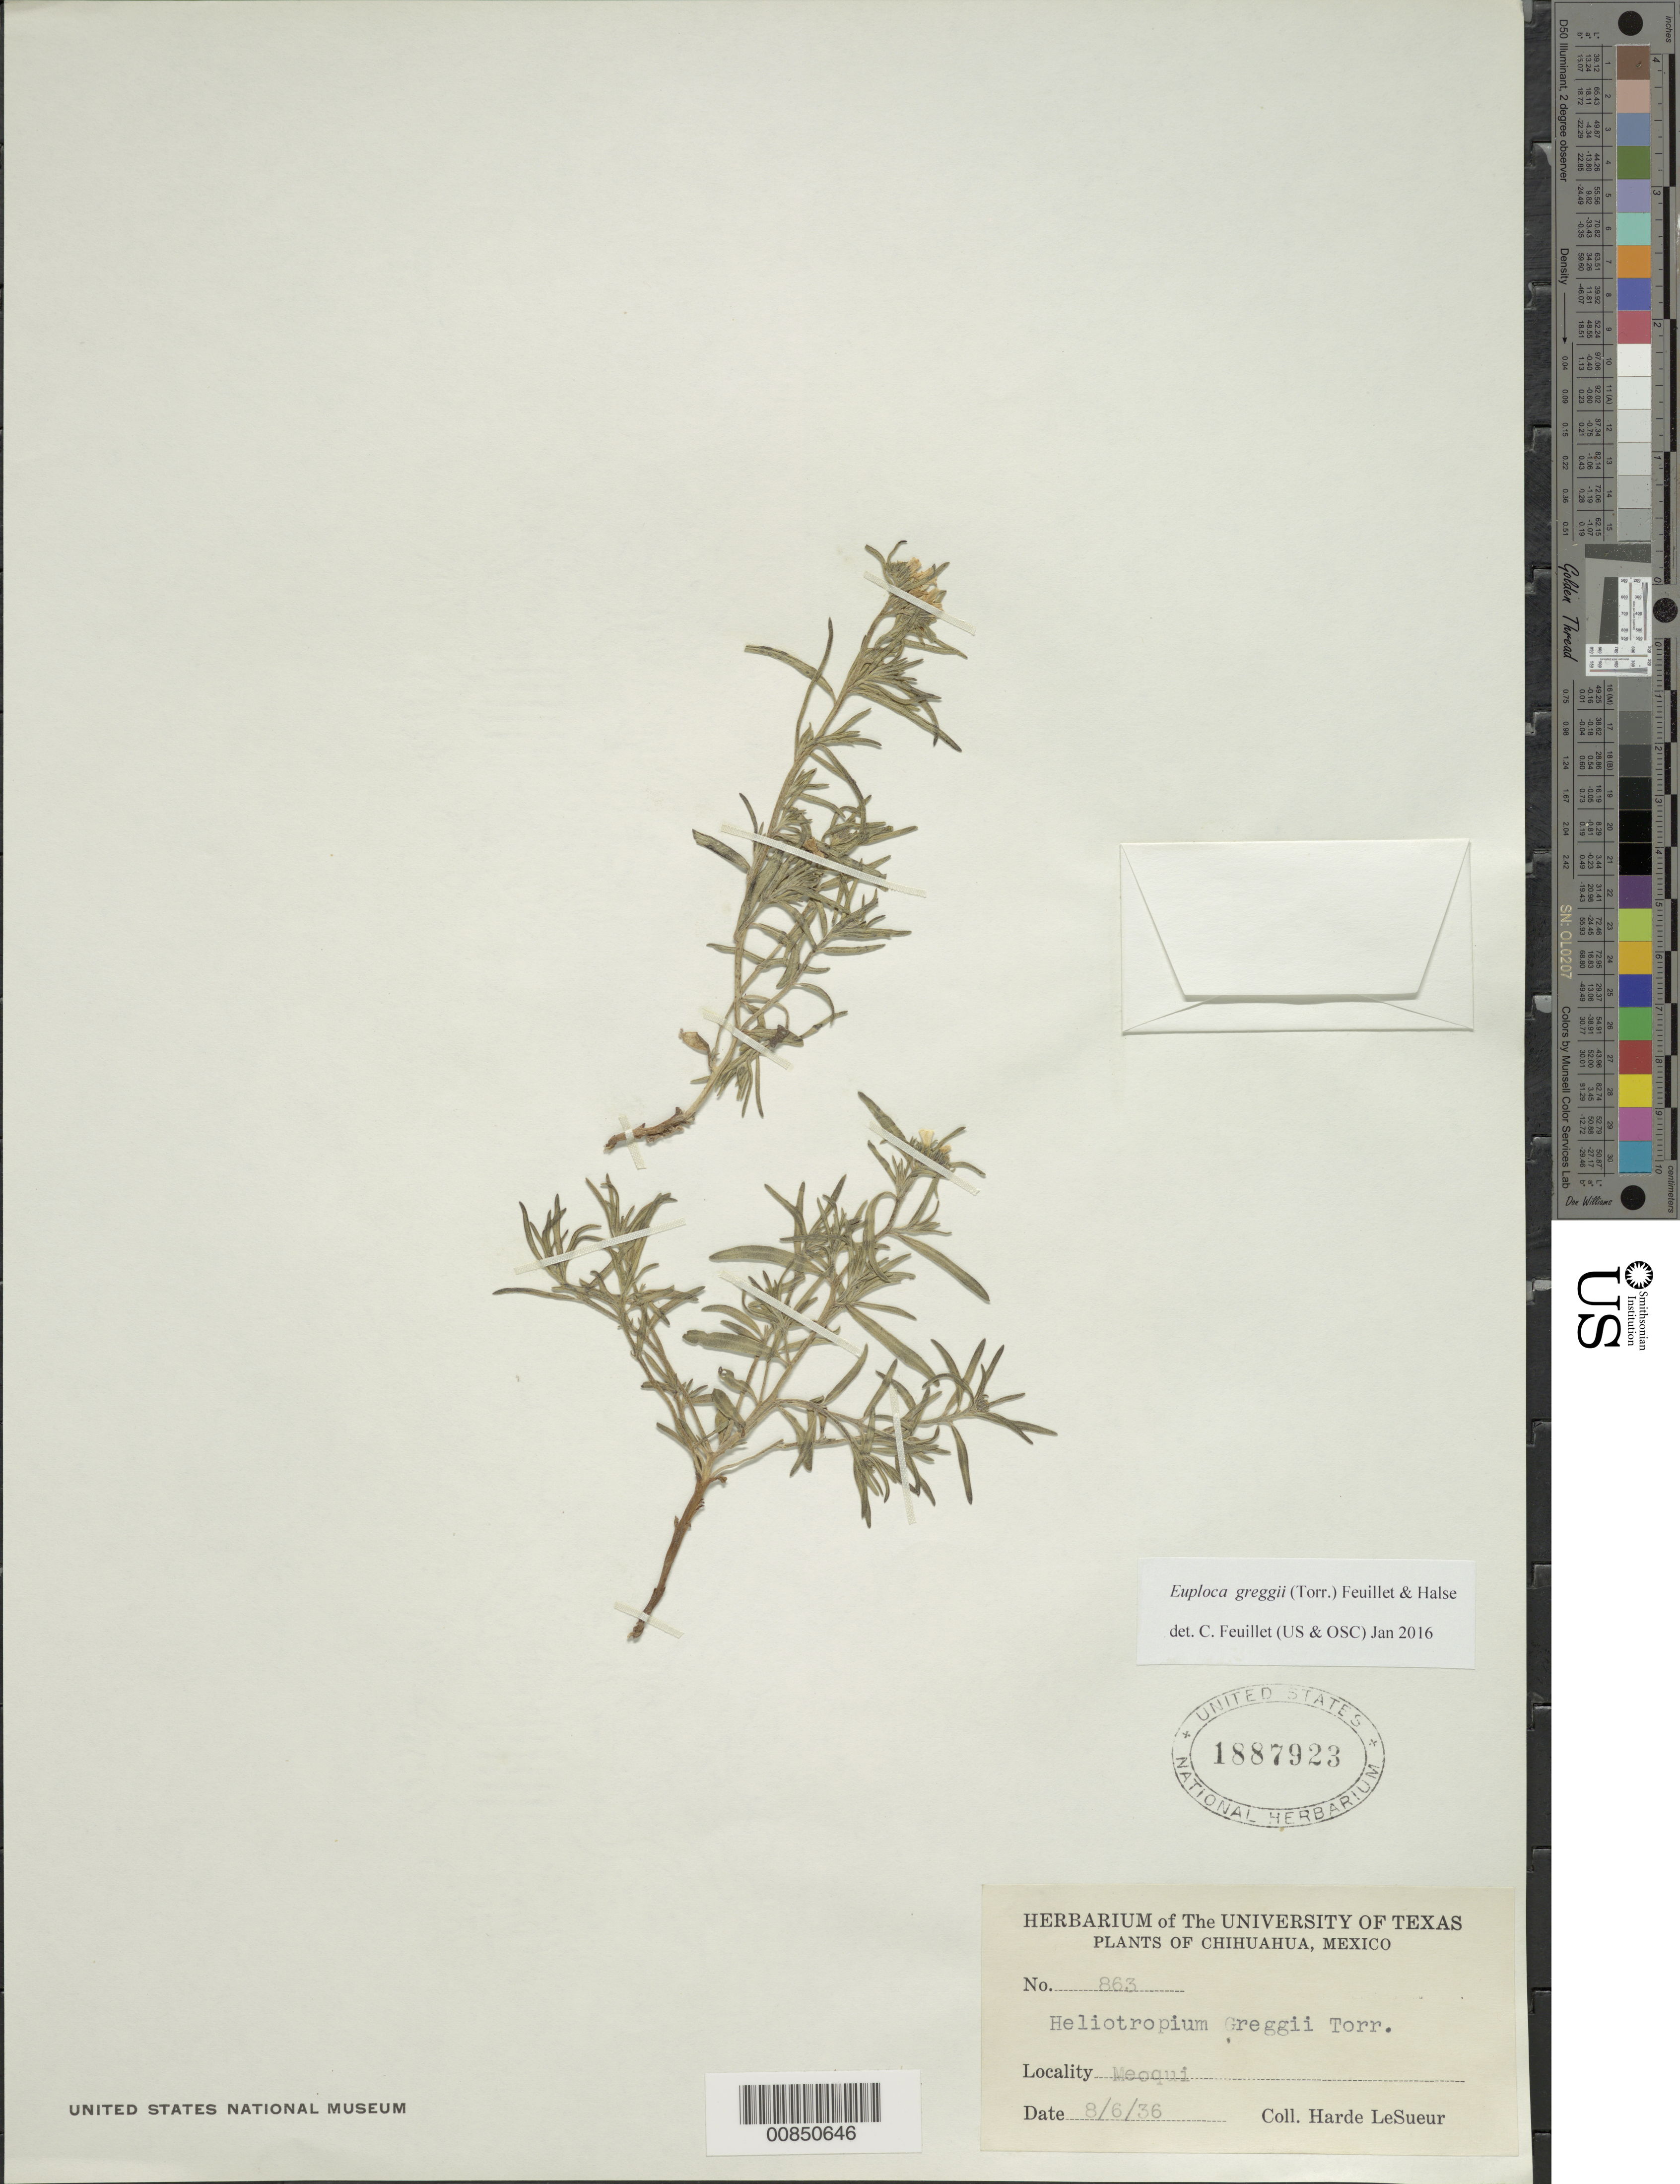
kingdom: Plantae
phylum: Tracheophyta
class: Magnoliopsida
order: Boraginales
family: Heliotropiaceae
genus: Euploca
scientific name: Euploca greggii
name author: (Torr.) Feuillet & Halse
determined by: Feuillet, C.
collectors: D. H. LeSueur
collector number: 863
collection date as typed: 06 Aug 1936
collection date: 1936-08-06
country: Mexico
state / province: Chihuahua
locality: Meoqui, Chihuahua.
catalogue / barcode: US 1887923